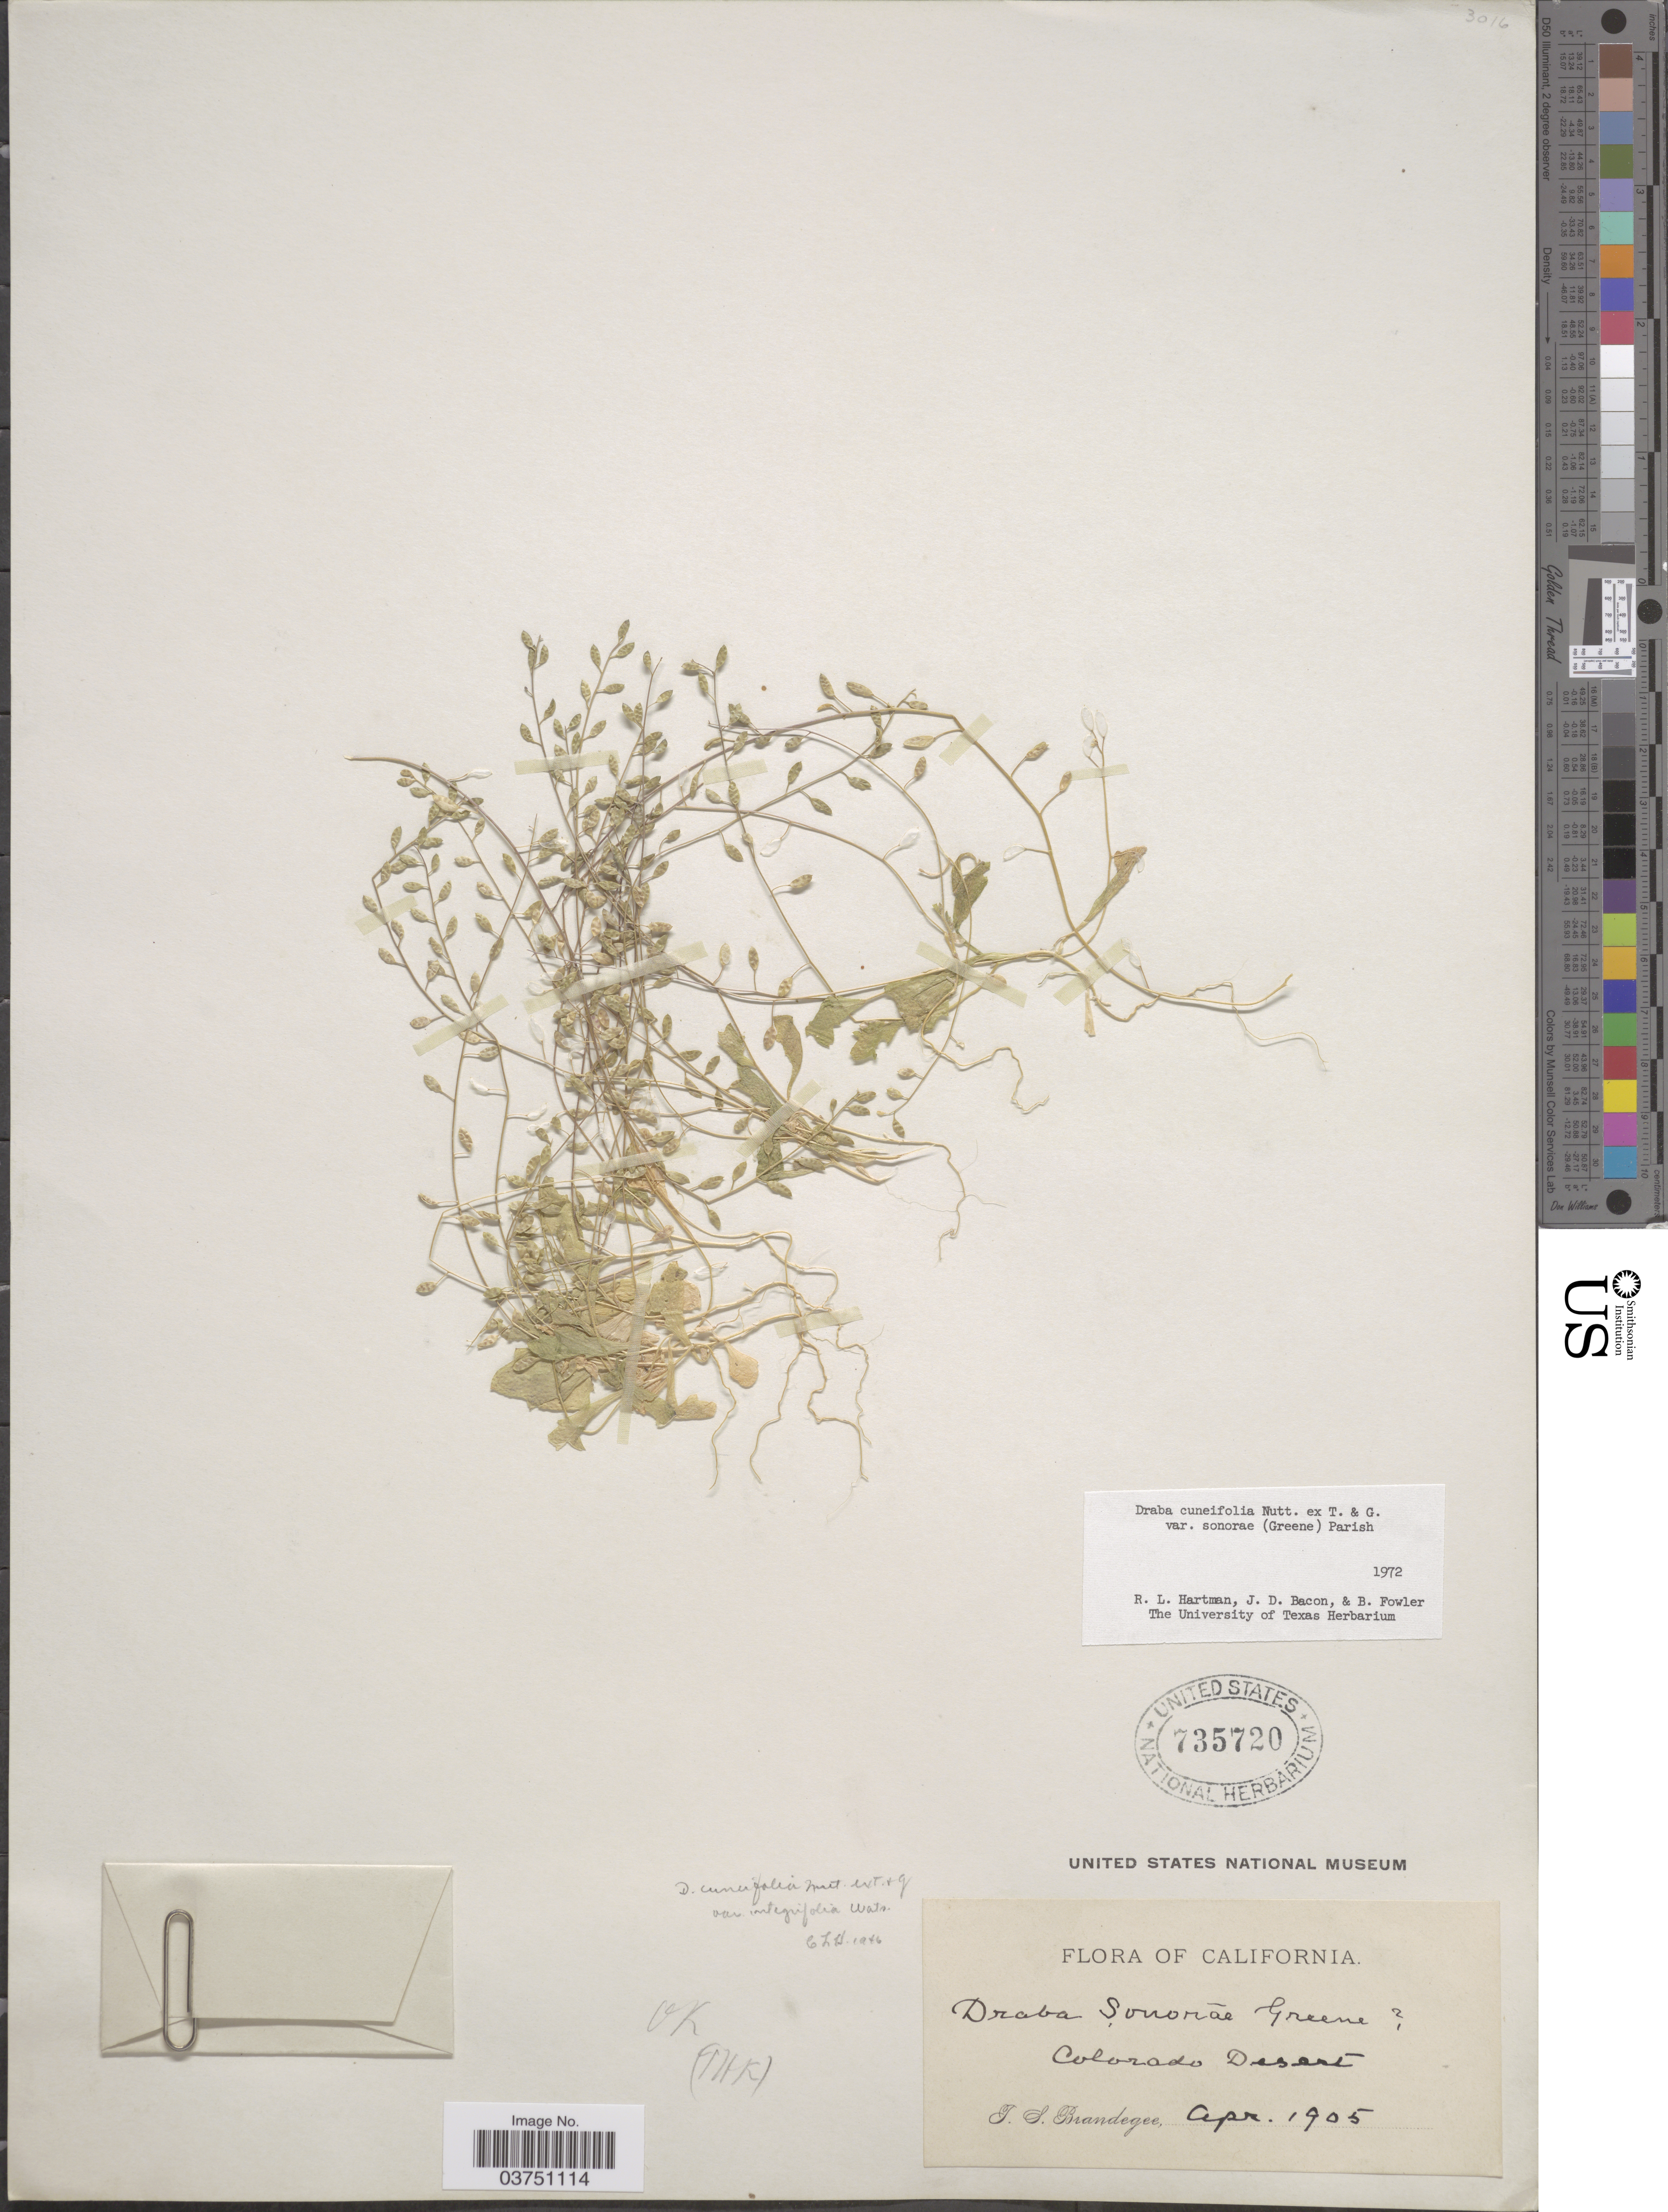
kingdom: Plantae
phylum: Tracheophyta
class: Magnoliopsida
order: Brassicales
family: Brassicaceae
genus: Draba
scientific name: Draba cuneifolia var. sonorae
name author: (Greene) Parish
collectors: T. S. Brandegee (herbarium)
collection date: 1905-04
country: United States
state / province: California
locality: Colorado Desert.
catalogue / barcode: US 735720